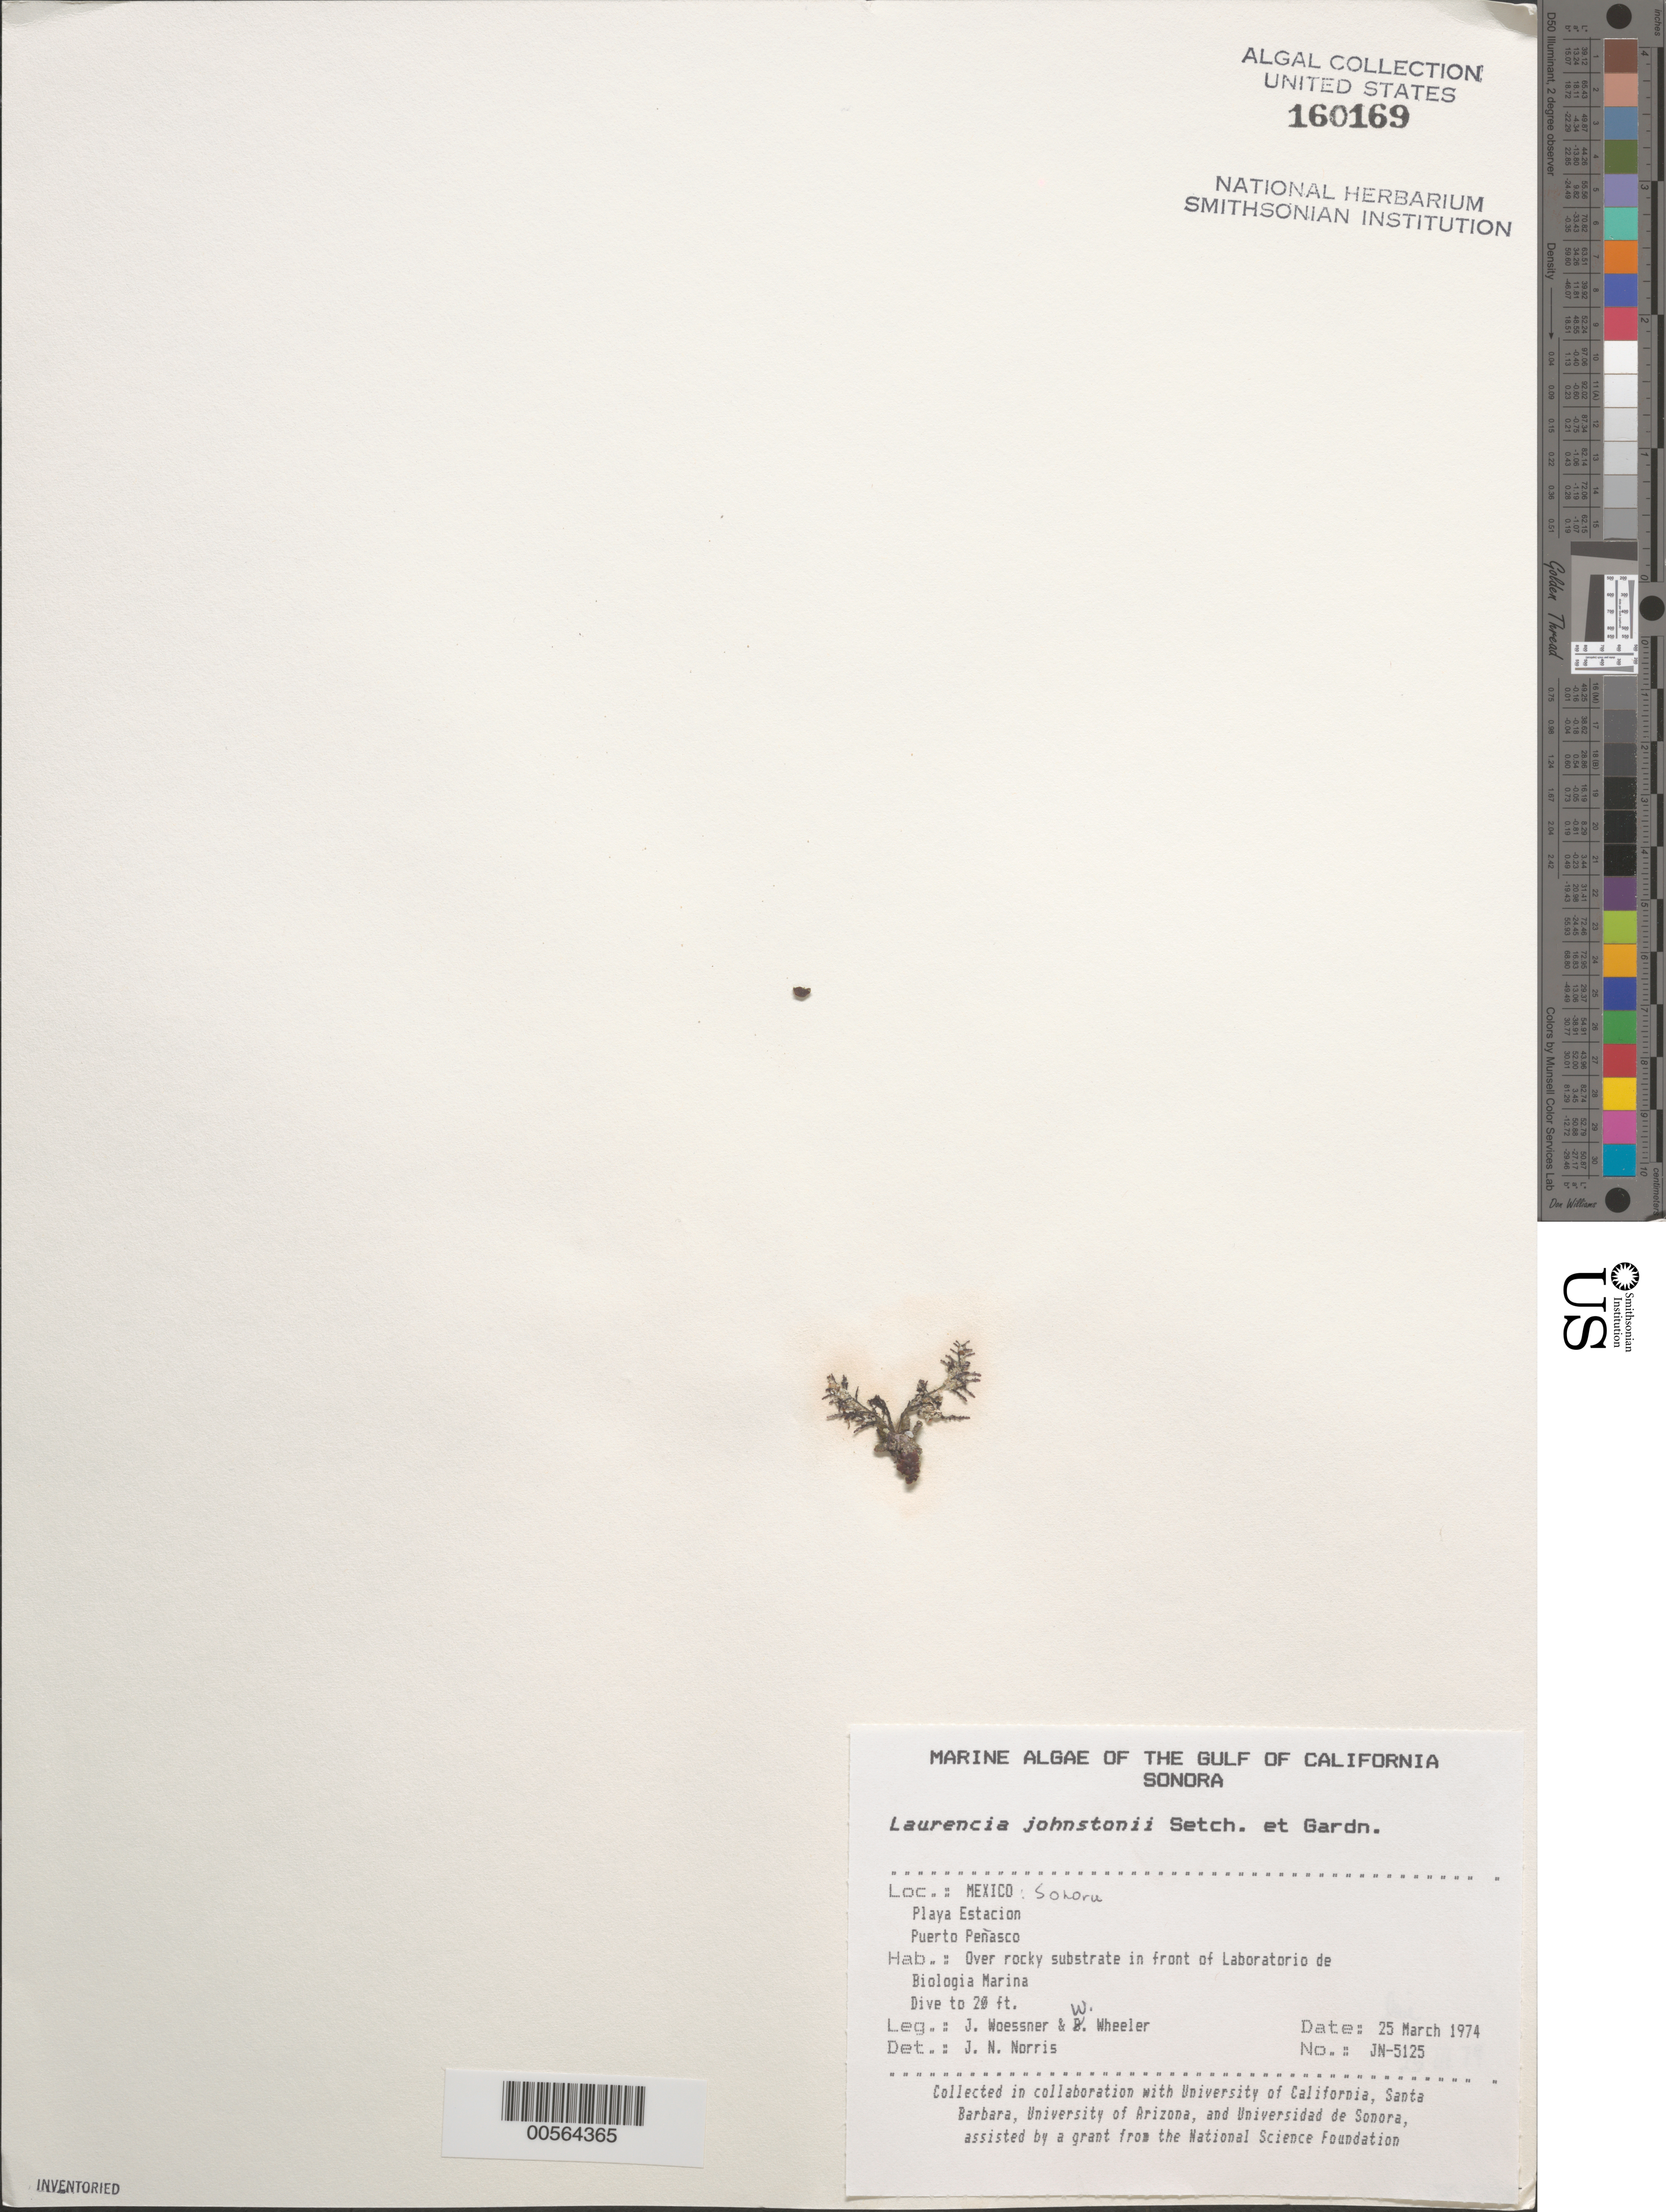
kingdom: Plantae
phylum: Rhodophyta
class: Florideophyceae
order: Ceramiales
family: Rhodomelaceae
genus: Laurencia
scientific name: Laurencia johnstonii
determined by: Norris, James N.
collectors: J. Woessner & W. Wheeler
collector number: Jn-5125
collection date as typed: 25 Mar 1974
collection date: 1974-03-25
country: Mexico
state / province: Sonora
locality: Playa Estacion, Puerto Penasco, marine station shore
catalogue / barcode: US 160169